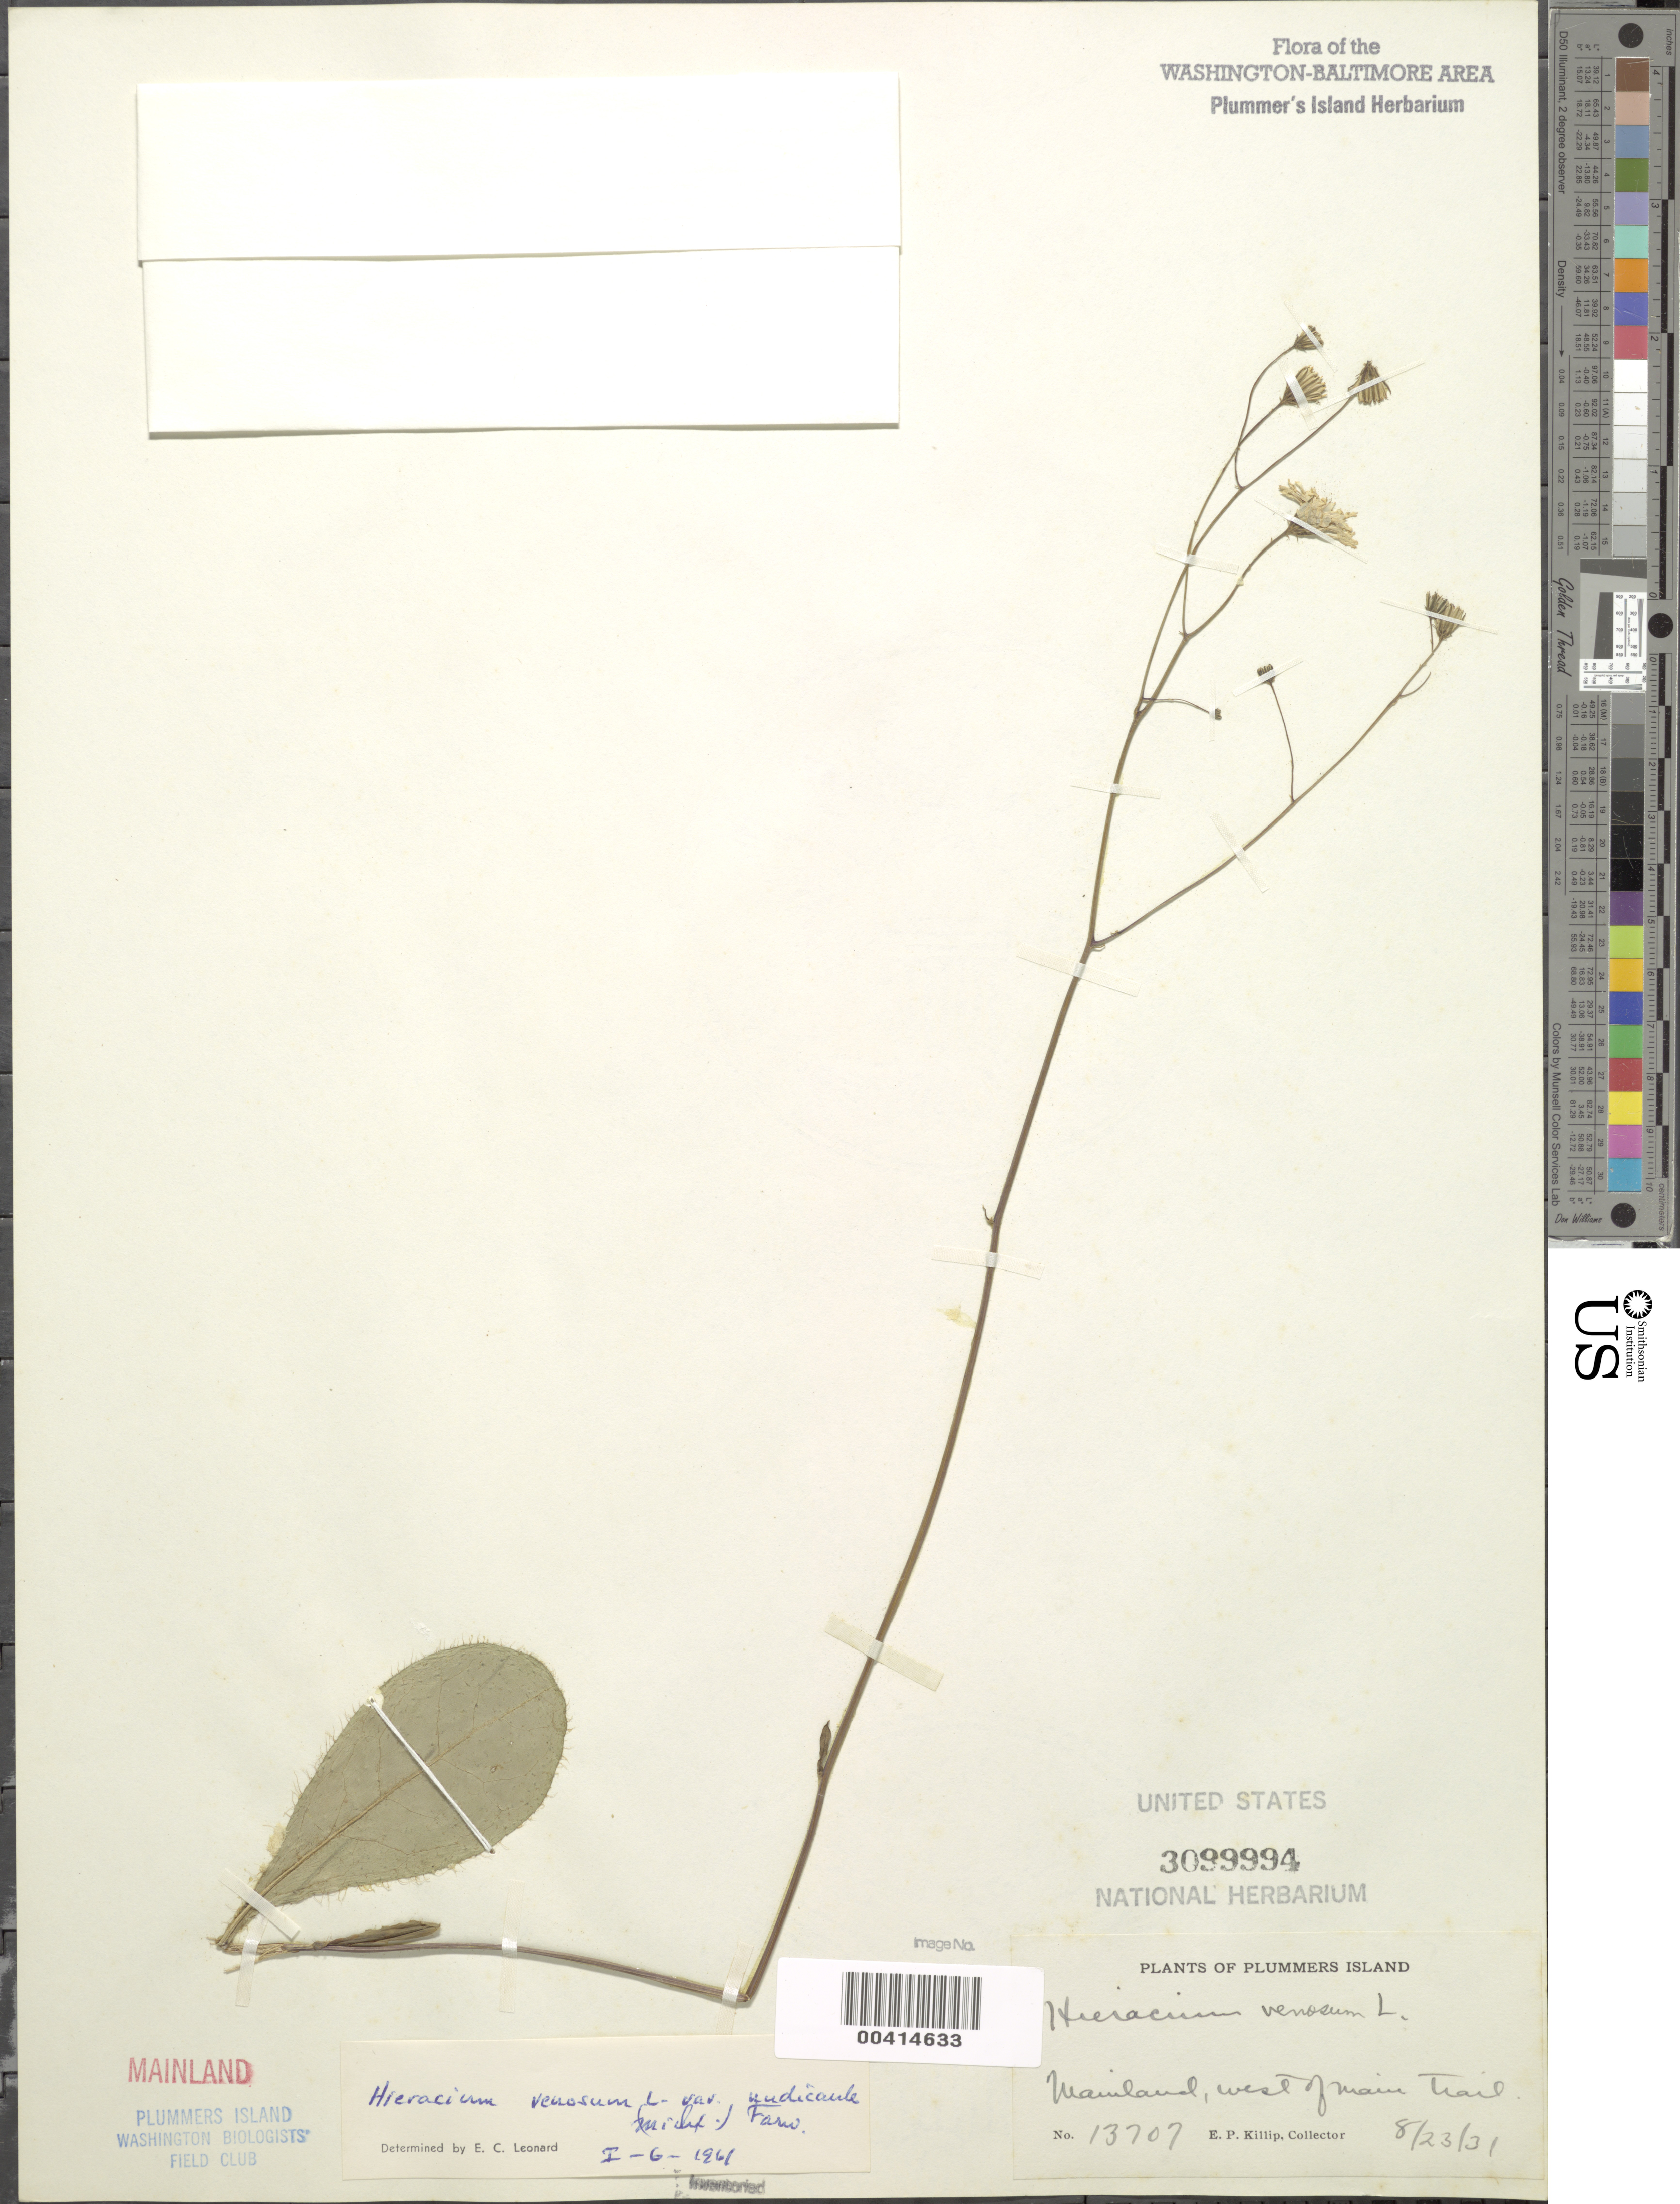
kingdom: Plantae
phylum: Tracheophyta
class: Magnoliopsida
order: Asterales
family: Asteraceae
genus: Hieracium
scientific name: Hieracium venosum var. nudicaule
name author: Farw.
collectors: E. P. Killip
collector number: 13707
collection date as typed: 23 Aug 1931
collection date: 1931-08-23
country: United States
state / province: Maryland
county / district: Montgomery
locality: Plummer's Island; Mainland, west of main trail C. & O. Canal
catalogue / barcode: US 3099994